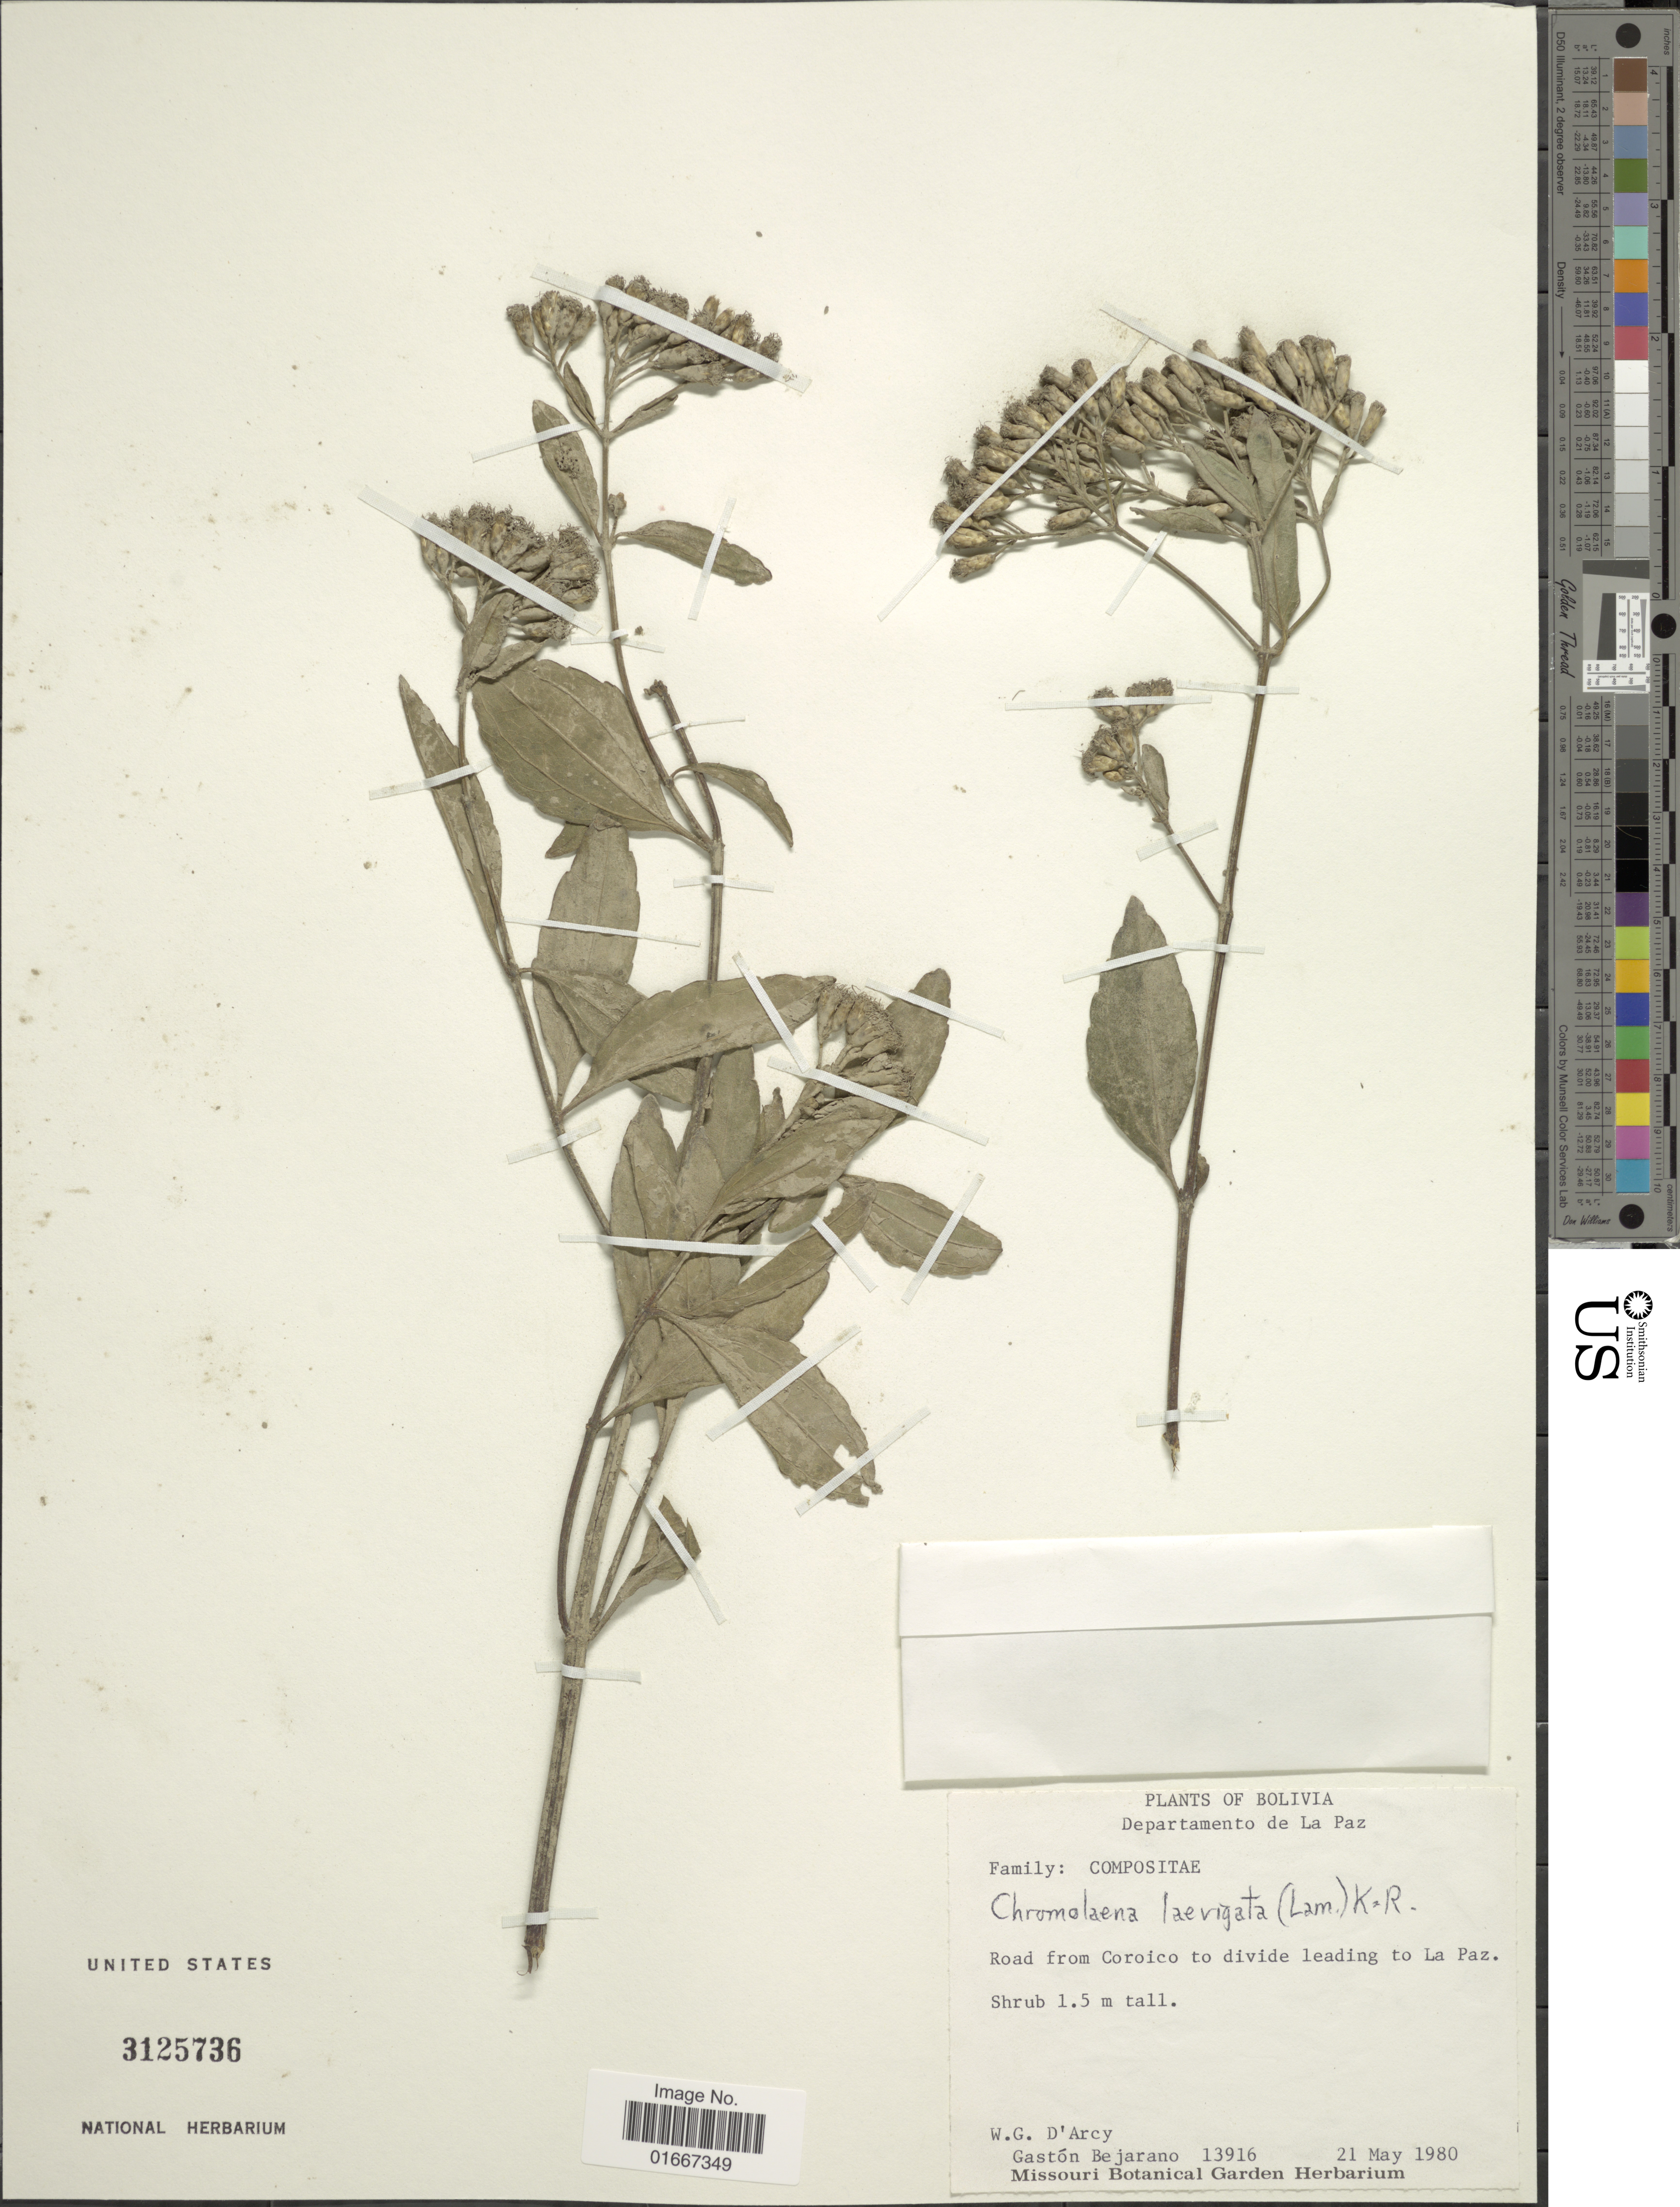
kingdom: Plantae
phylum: Tracheophyta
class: Magnoliopsida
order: Asterales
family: Asteraceae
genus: Chromolaena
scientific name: Chromolaena laevigata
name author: (Lam.) R.M. King & H. Rob.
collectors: W. G. D'Arcy & G. Bejarano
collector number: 13916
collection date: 1980-05-21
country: Bolivia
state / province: La Paz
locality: Road from Coroico to divide leading to La Paz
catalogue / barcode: US 3125736